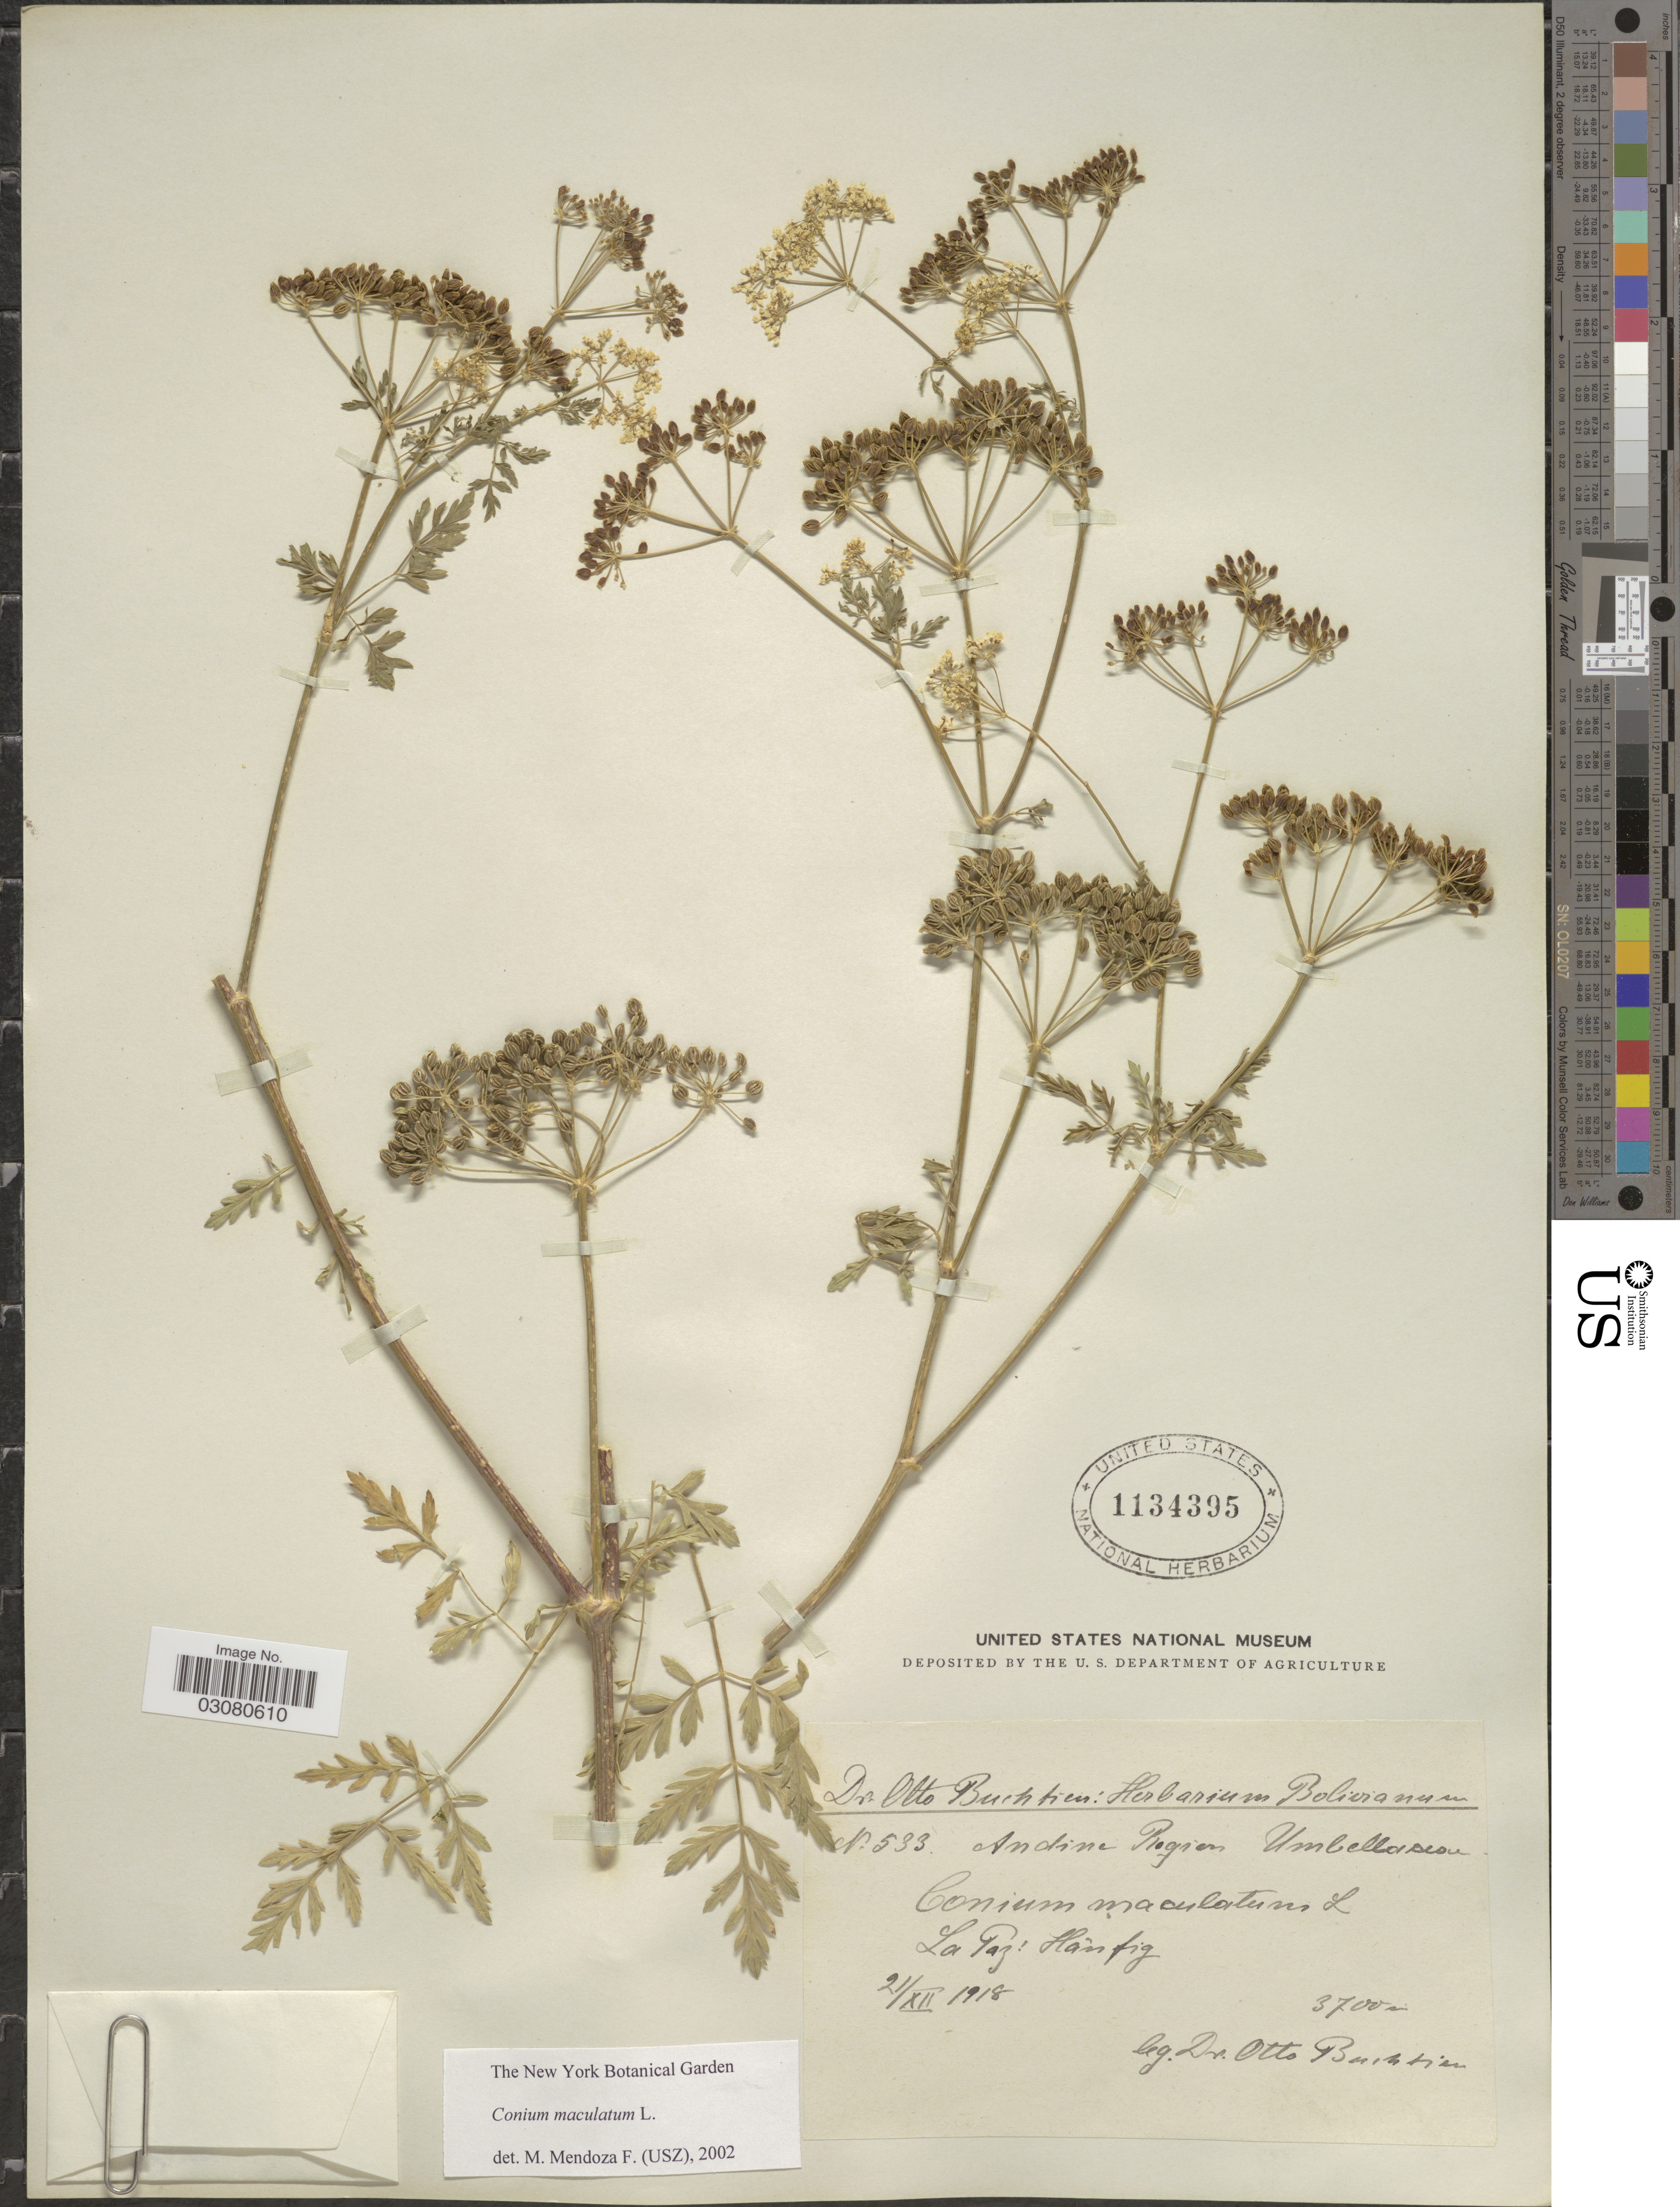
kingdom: Plantae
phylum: Tracheophyta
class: Magnoliopsida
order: Apiales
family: Apiaceae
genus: Conium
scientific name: Conium maculatum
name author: L.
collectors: O. Buchtien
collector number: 533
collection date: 1918-12-21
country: Bolivia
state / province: La Paz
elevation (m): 3700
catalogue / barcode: US 1134395